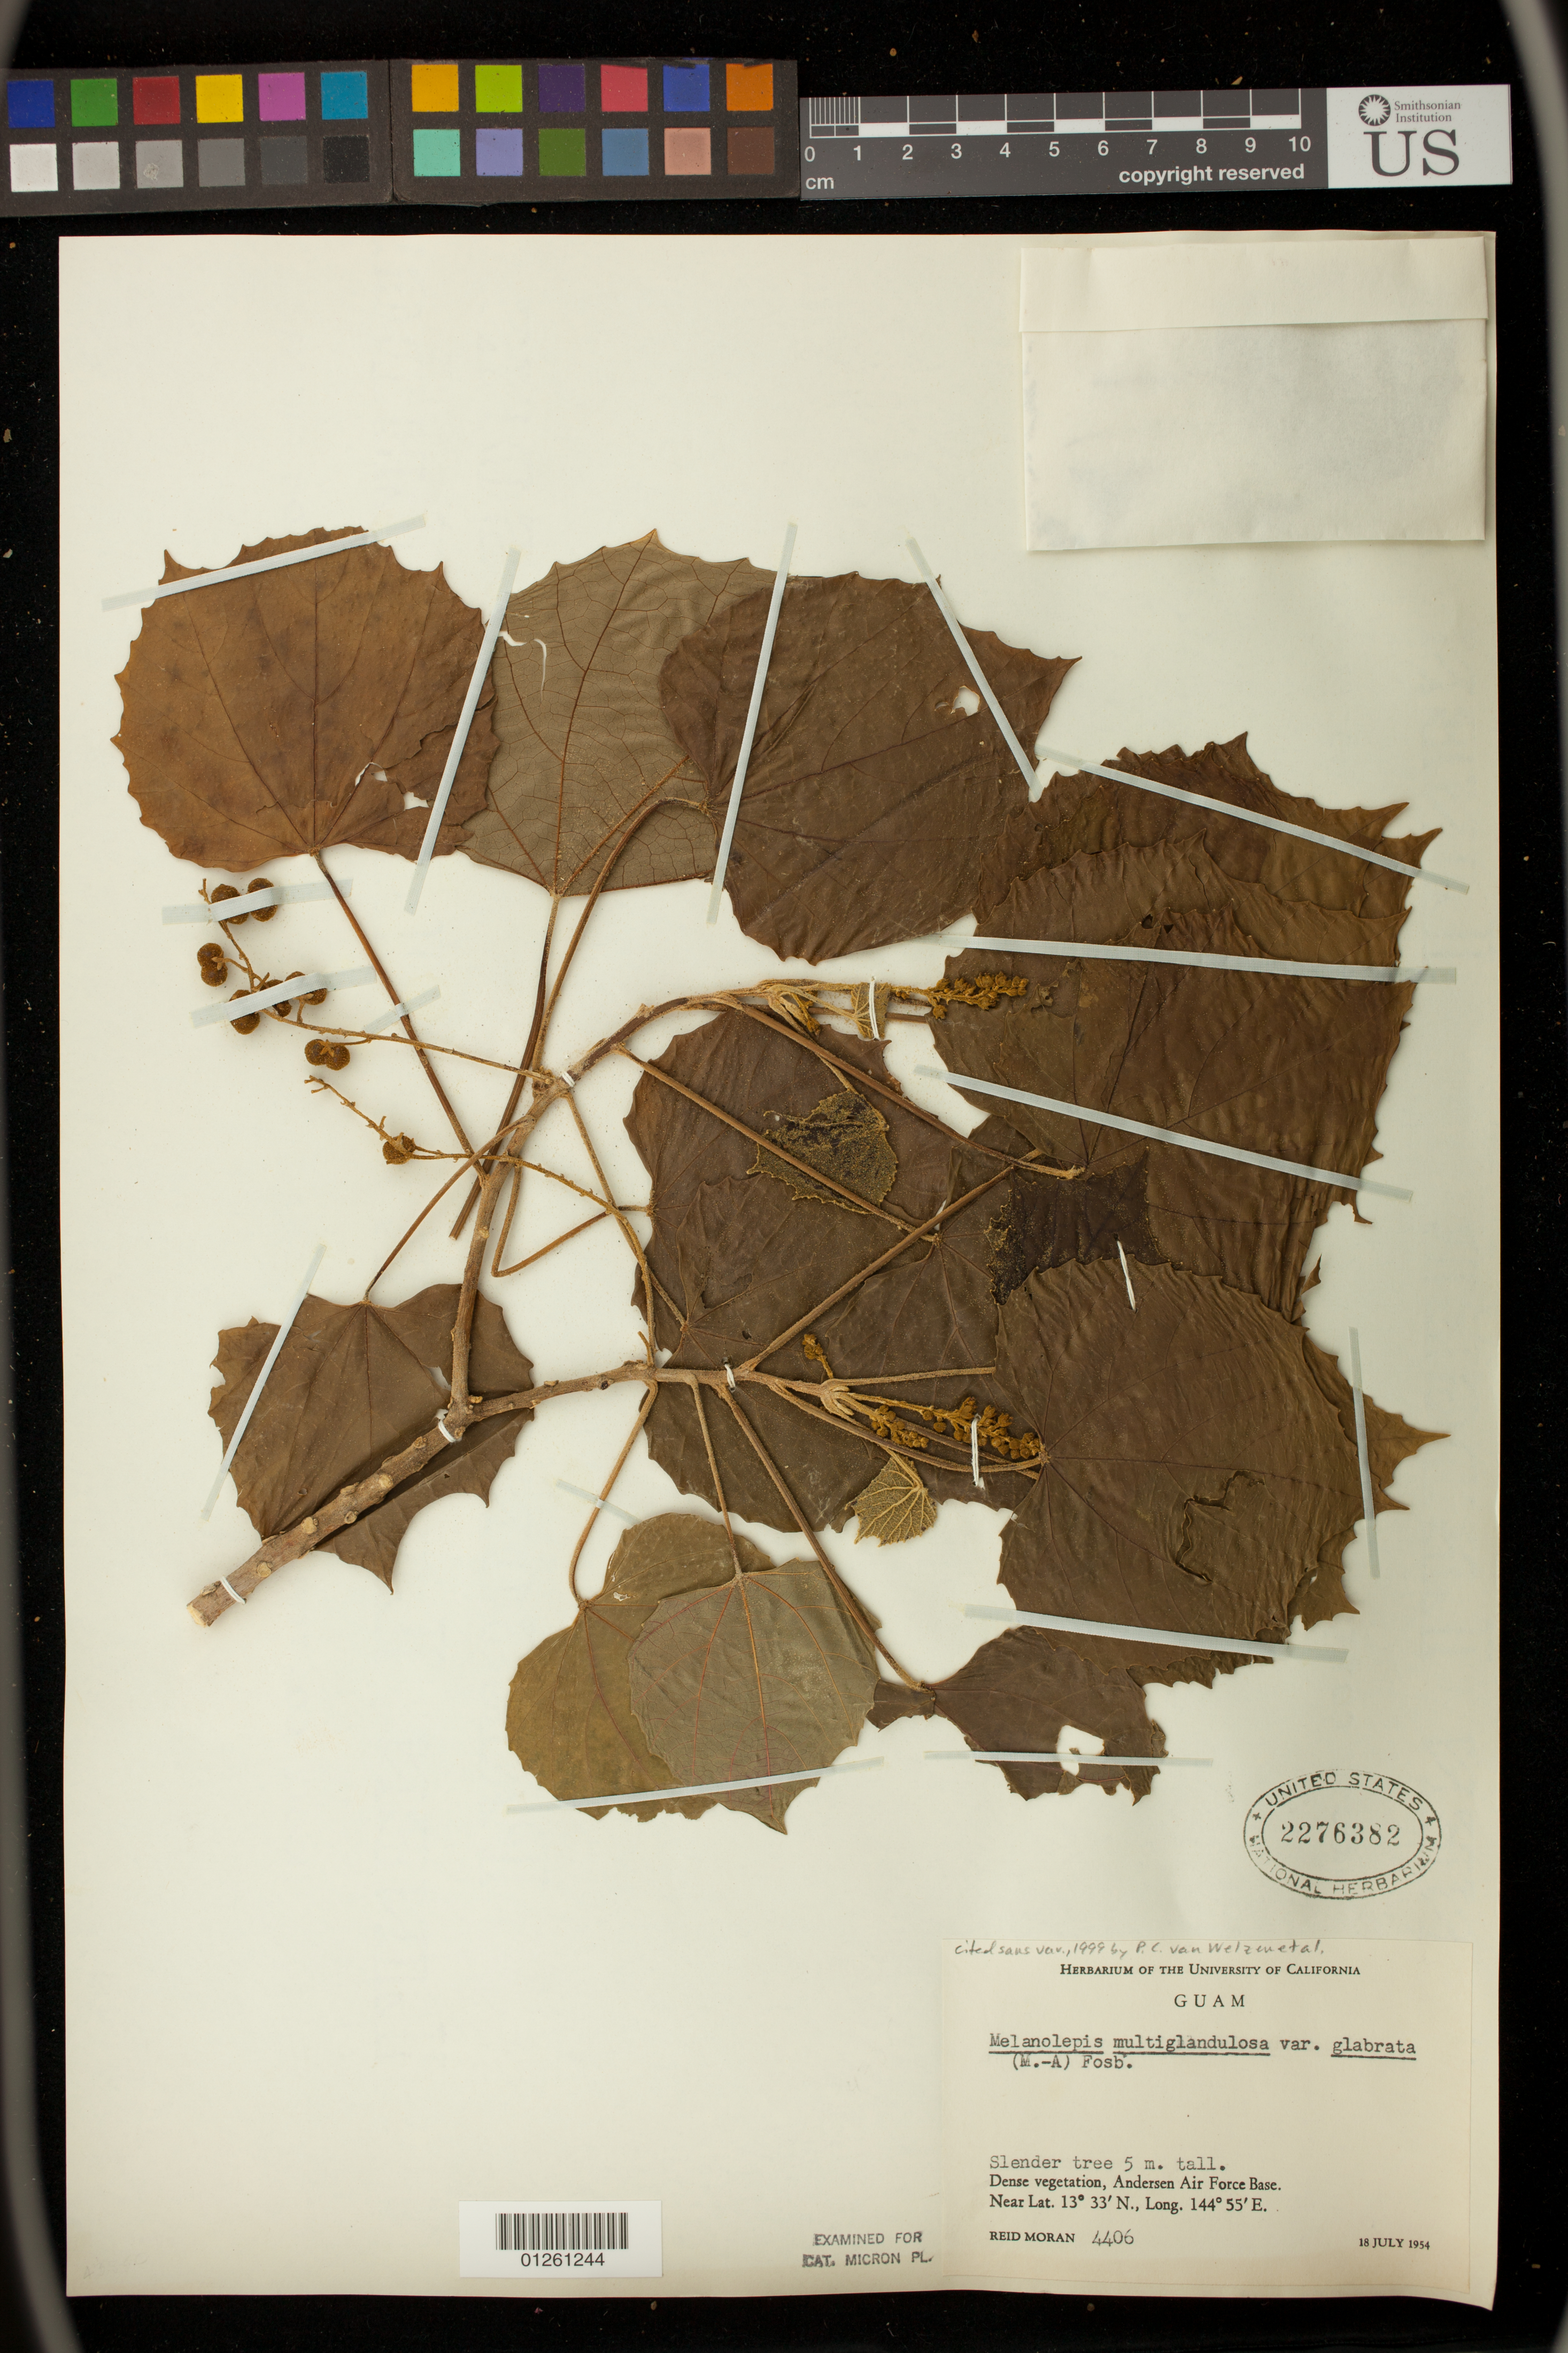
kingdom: Plantae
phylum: Tracheophyta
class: Magnoliopsida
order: Malpighiales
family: Euphorbiaceae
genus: Melanolepis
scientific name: Melanolepis multiglandulosa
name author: (Reinw. ex Blume) Rchb. f. & Zoll.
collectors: R. Morán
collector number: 4406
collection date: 1954-07-18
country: Guam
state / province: Yigo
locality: Andersen Air Force Base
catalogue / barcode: US 2276382